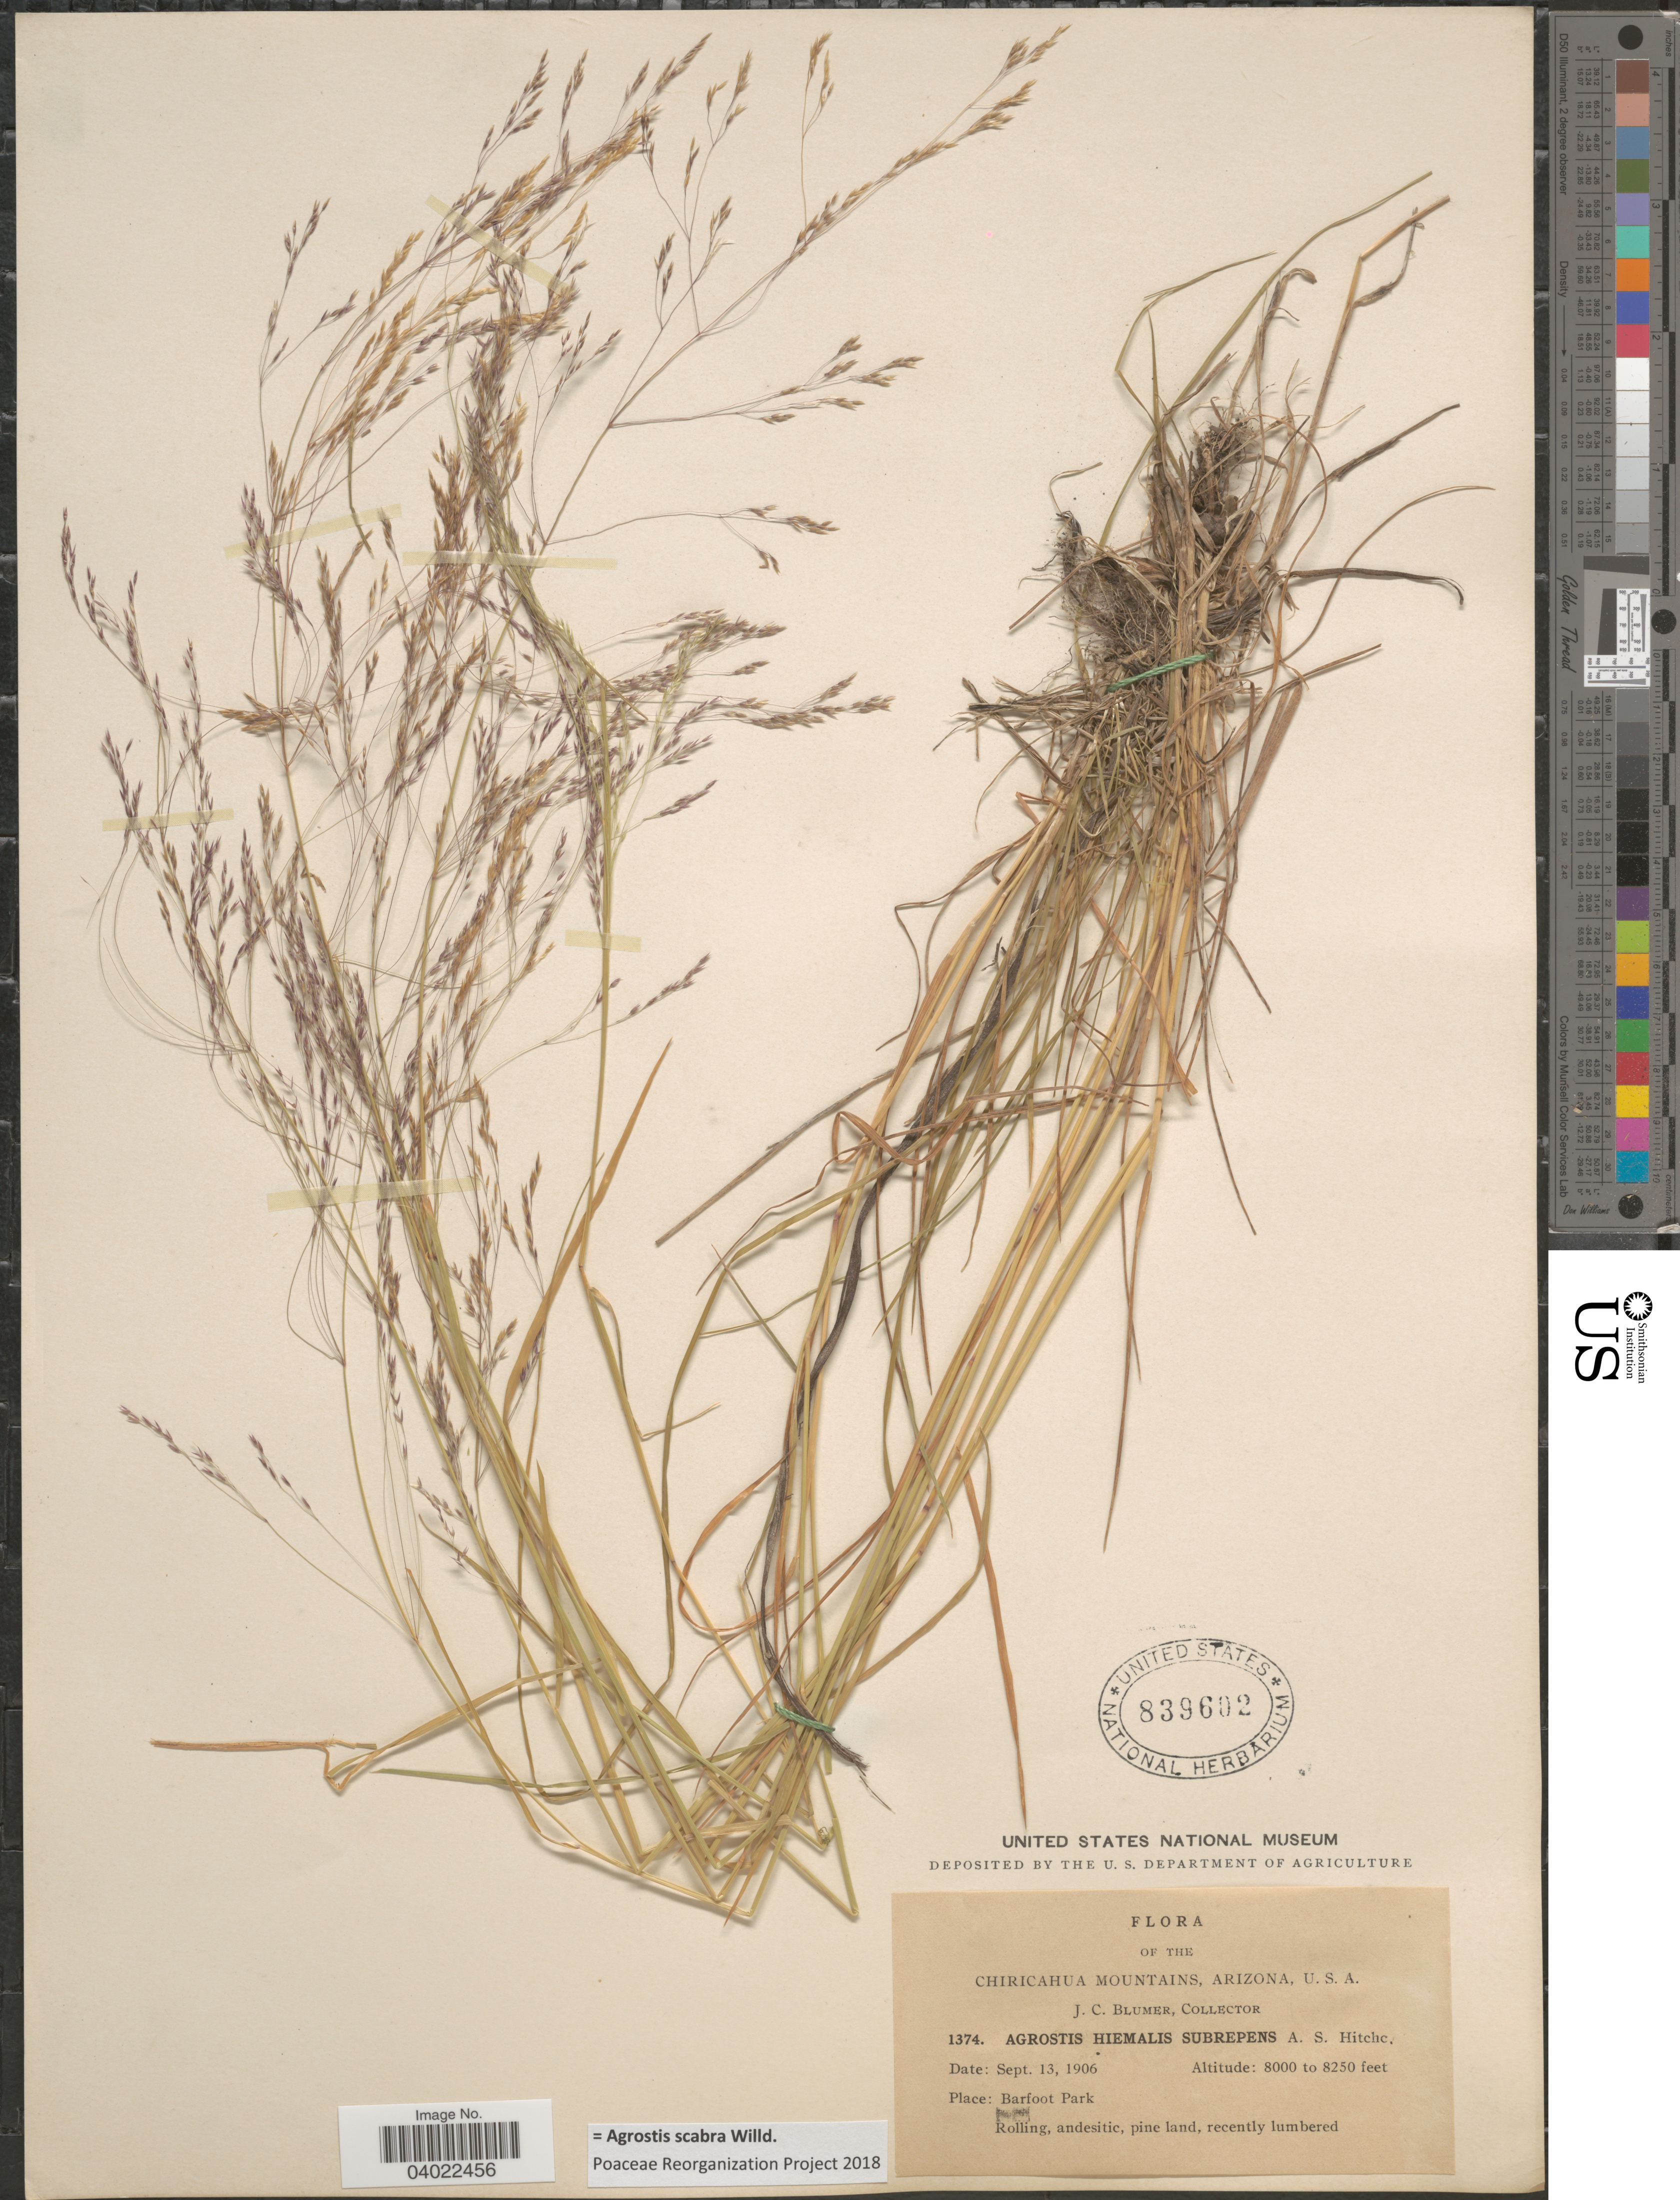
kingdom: Plantae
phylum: Tracheophyta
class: Liliopsida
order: Poales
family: Poaceae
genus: Agrostis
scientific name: Agrostis scabra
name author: Willd.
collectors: J. C. Blumer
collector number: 1374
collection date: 1906-09-13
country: United States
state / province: Arizona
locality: Chiricahua Mountains. Barfoor Park.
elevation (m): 2438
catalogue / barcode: US 839602